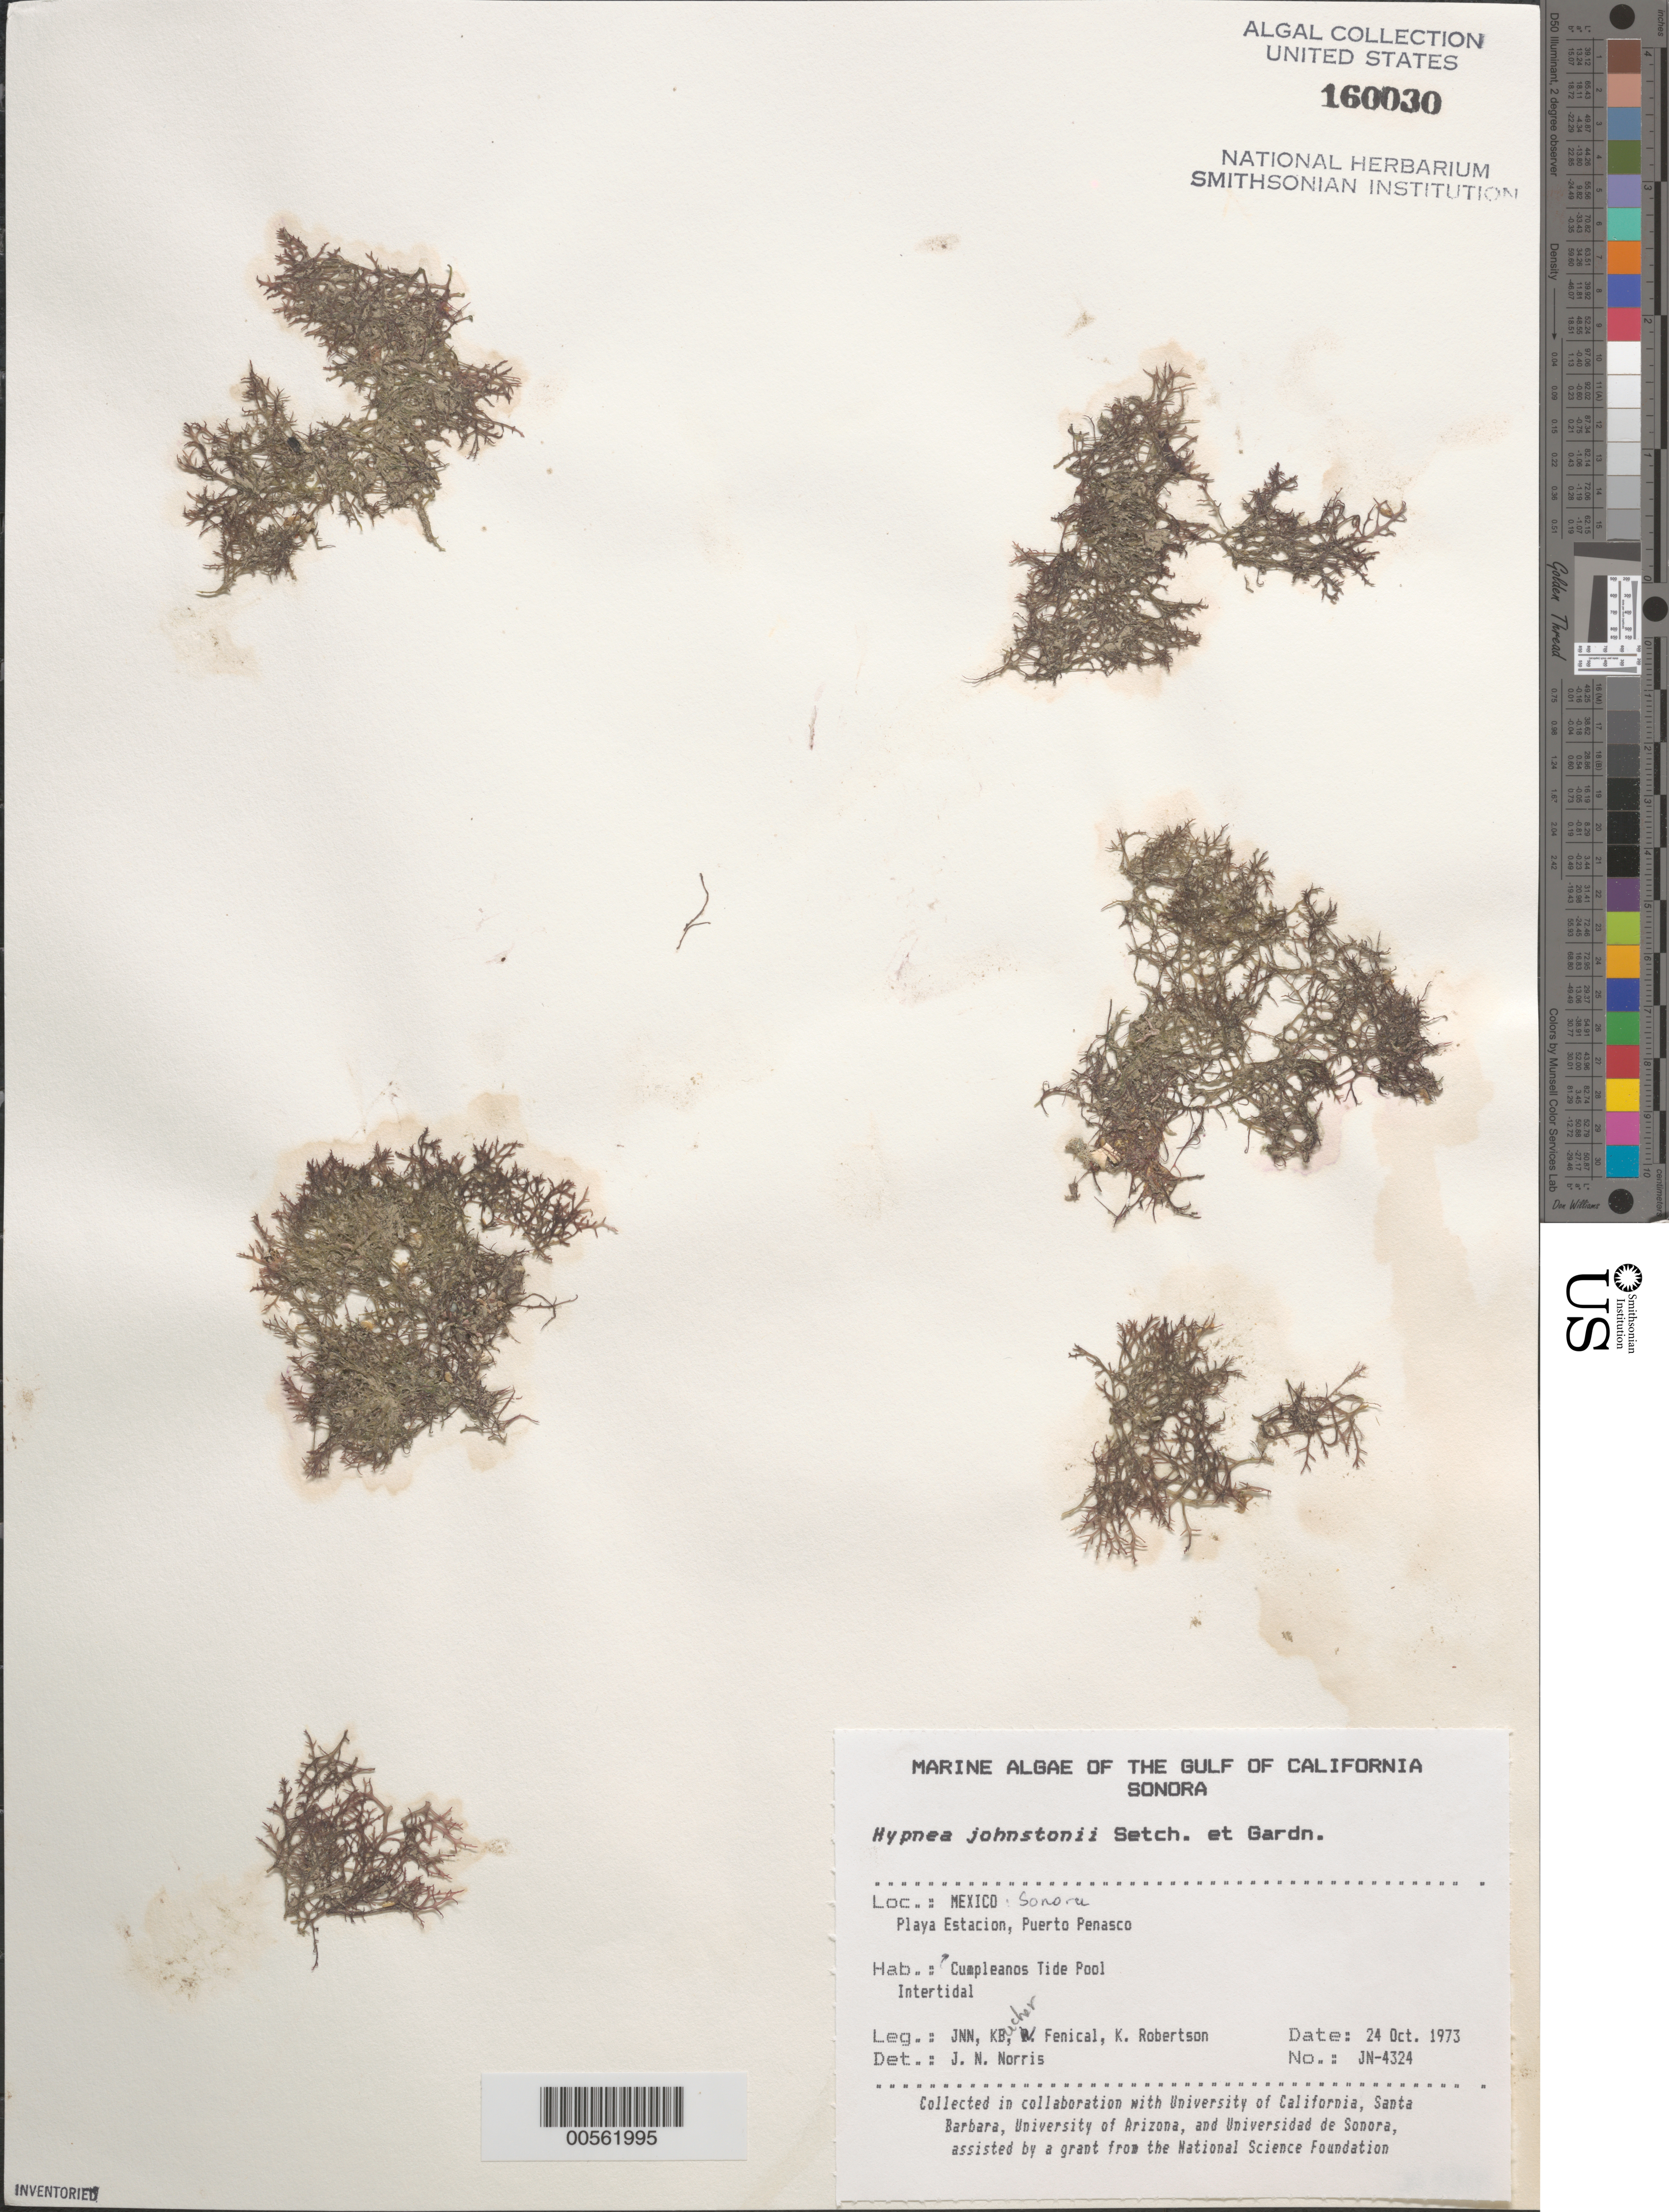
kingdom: Plantae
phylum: Rhodophyta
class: Florideophyceae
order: Gigartinales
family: Cystocloniaceae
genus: Hypnea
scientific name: Hypnea johnstonii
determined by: Norris, James N.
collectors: J. N. Norris, K. E. Bucher, W. Fenical & K. Robertson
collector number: JN-4324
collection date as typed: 24 Oct 1973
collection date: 1973-10-24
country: Mexico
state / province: Sonora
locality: Playa Estacion, Puerto Penasco, Cumpleanos Tide Pool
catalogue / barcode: US 160030